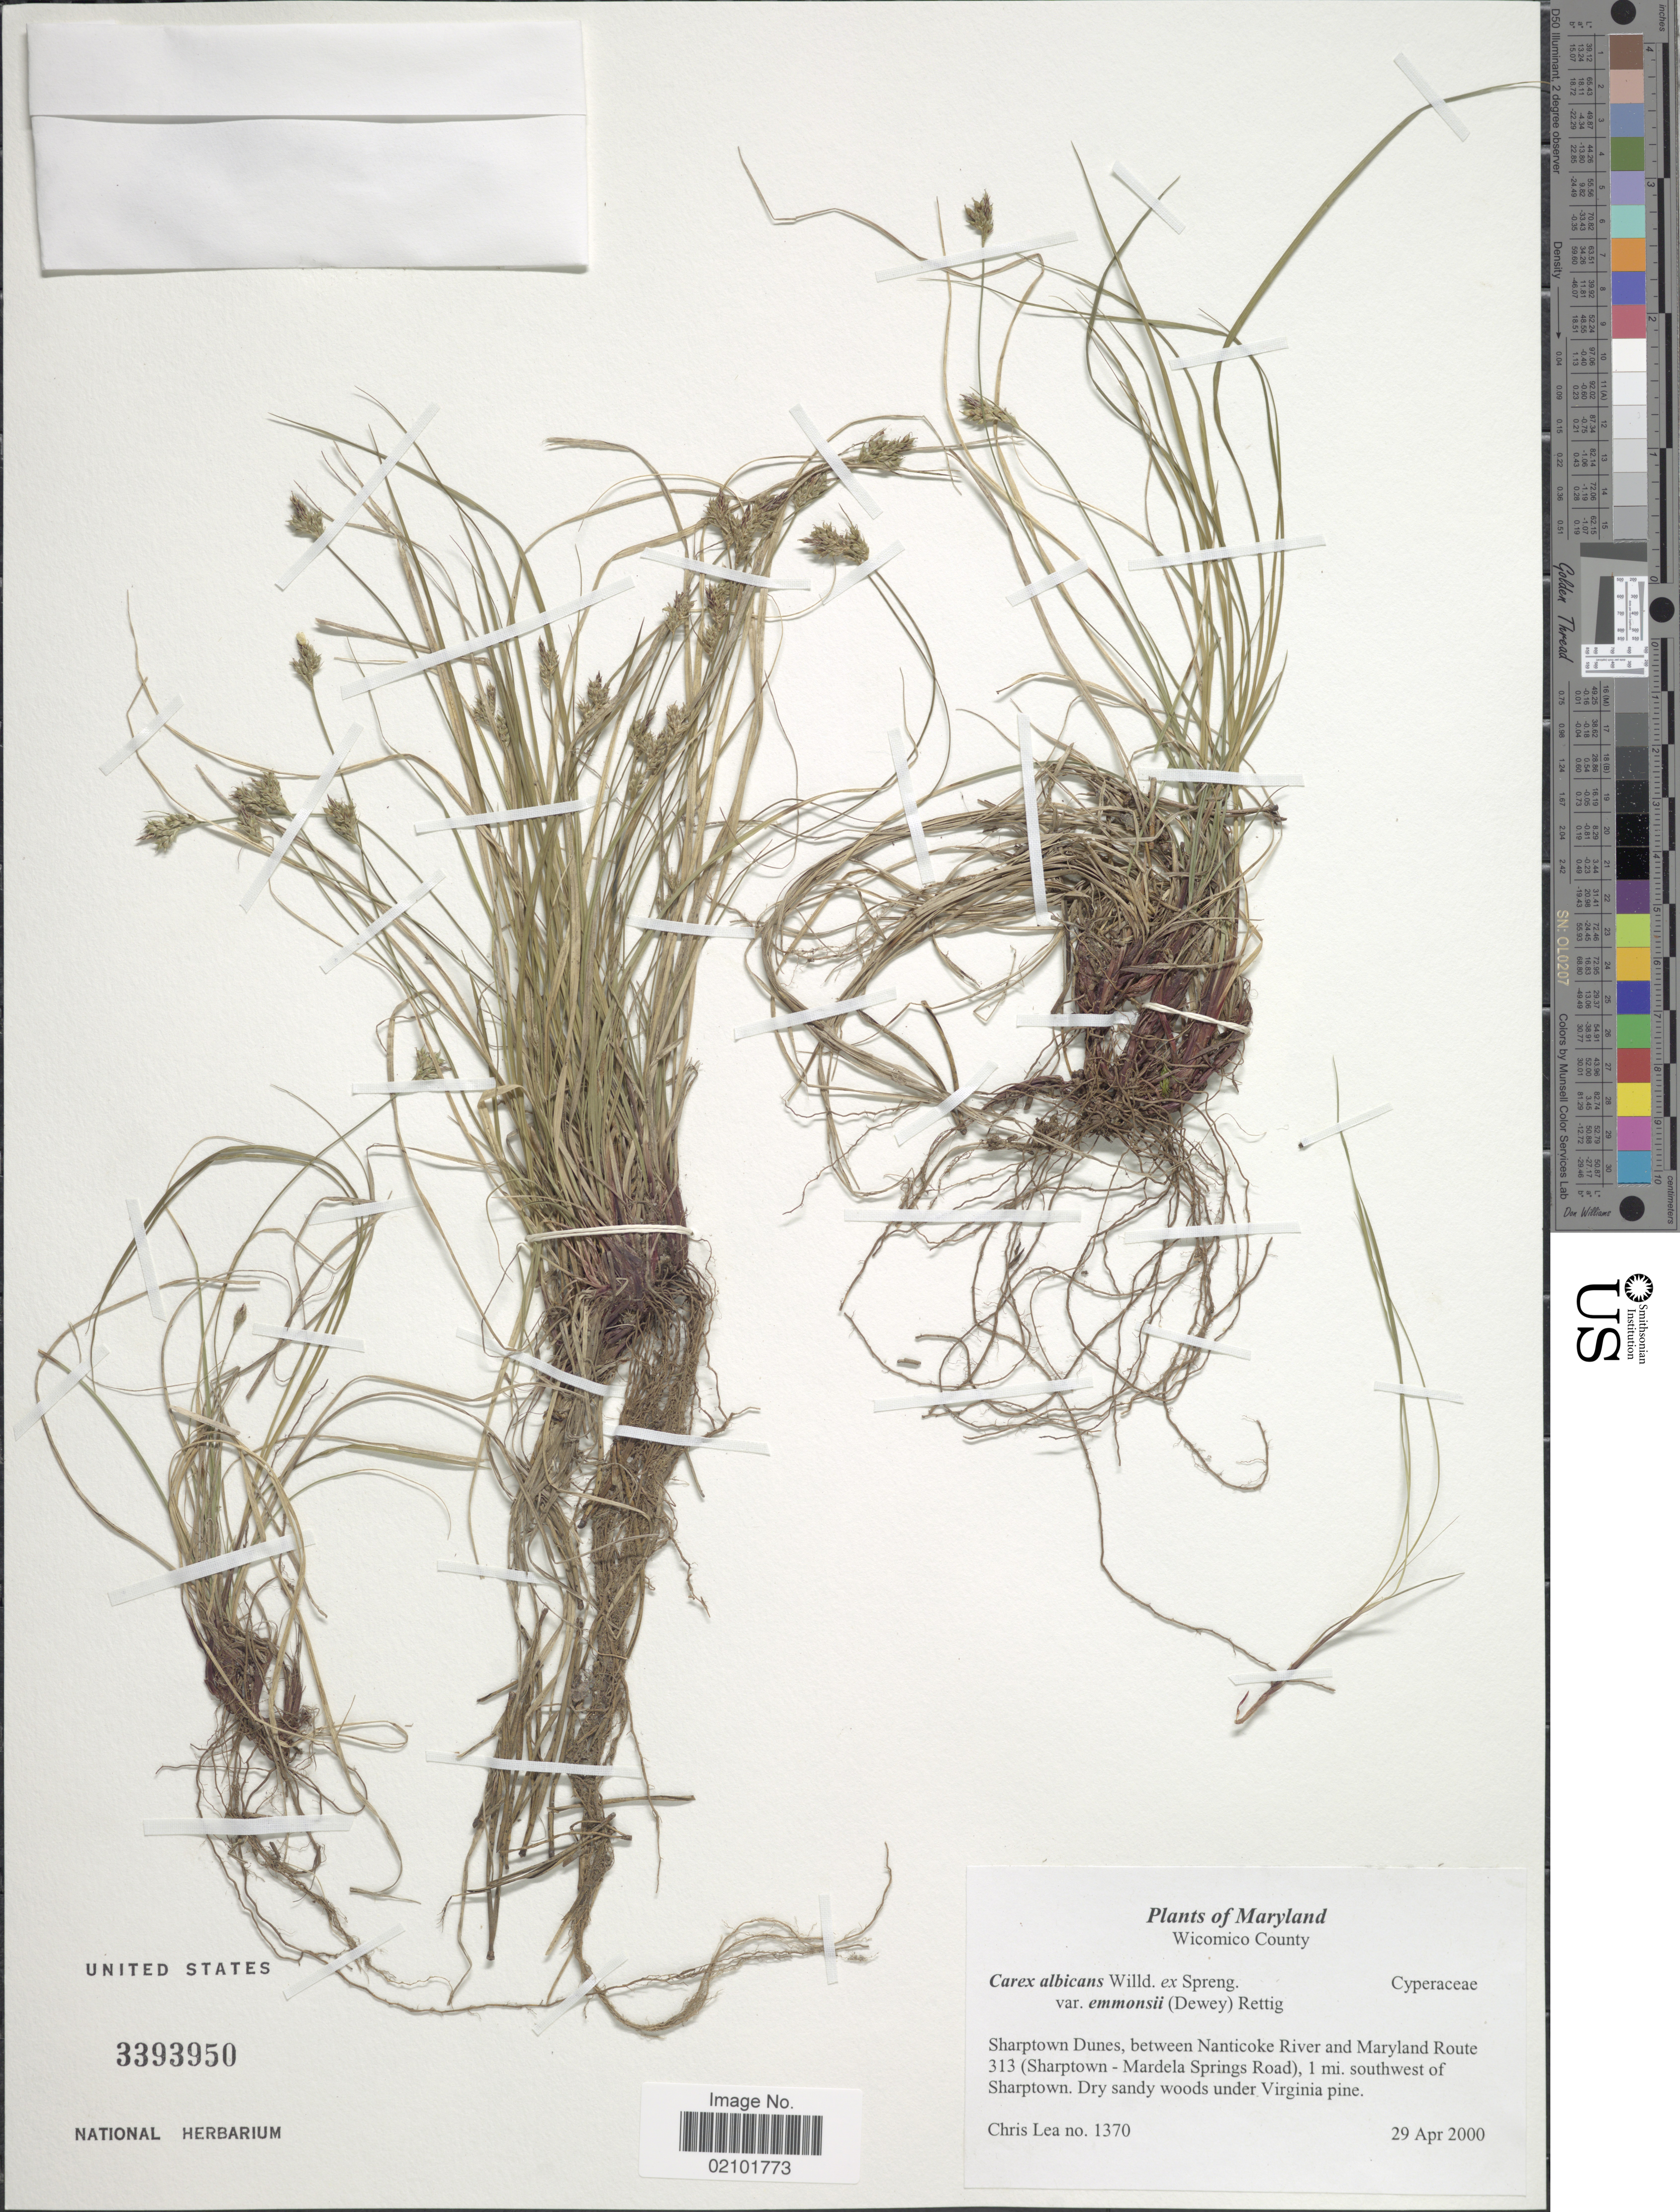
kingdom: Plantae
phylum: Tracheophyta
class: Liliopsida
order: Poales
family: Cyperaceae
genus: Carex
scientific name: Carex emmonsii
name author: Dewey ex Torr.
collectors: C. Lea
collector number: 1370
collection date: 2000-04-29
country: United States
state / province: Maryland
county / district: Wicomico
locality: Wicomico County. Sharptown Dunes, between Nanticoke River and Maryland Route 313 (Sharptown - Mardela Springs Road), 1 mi. southwest of Sharptown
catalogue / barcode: US 3393950